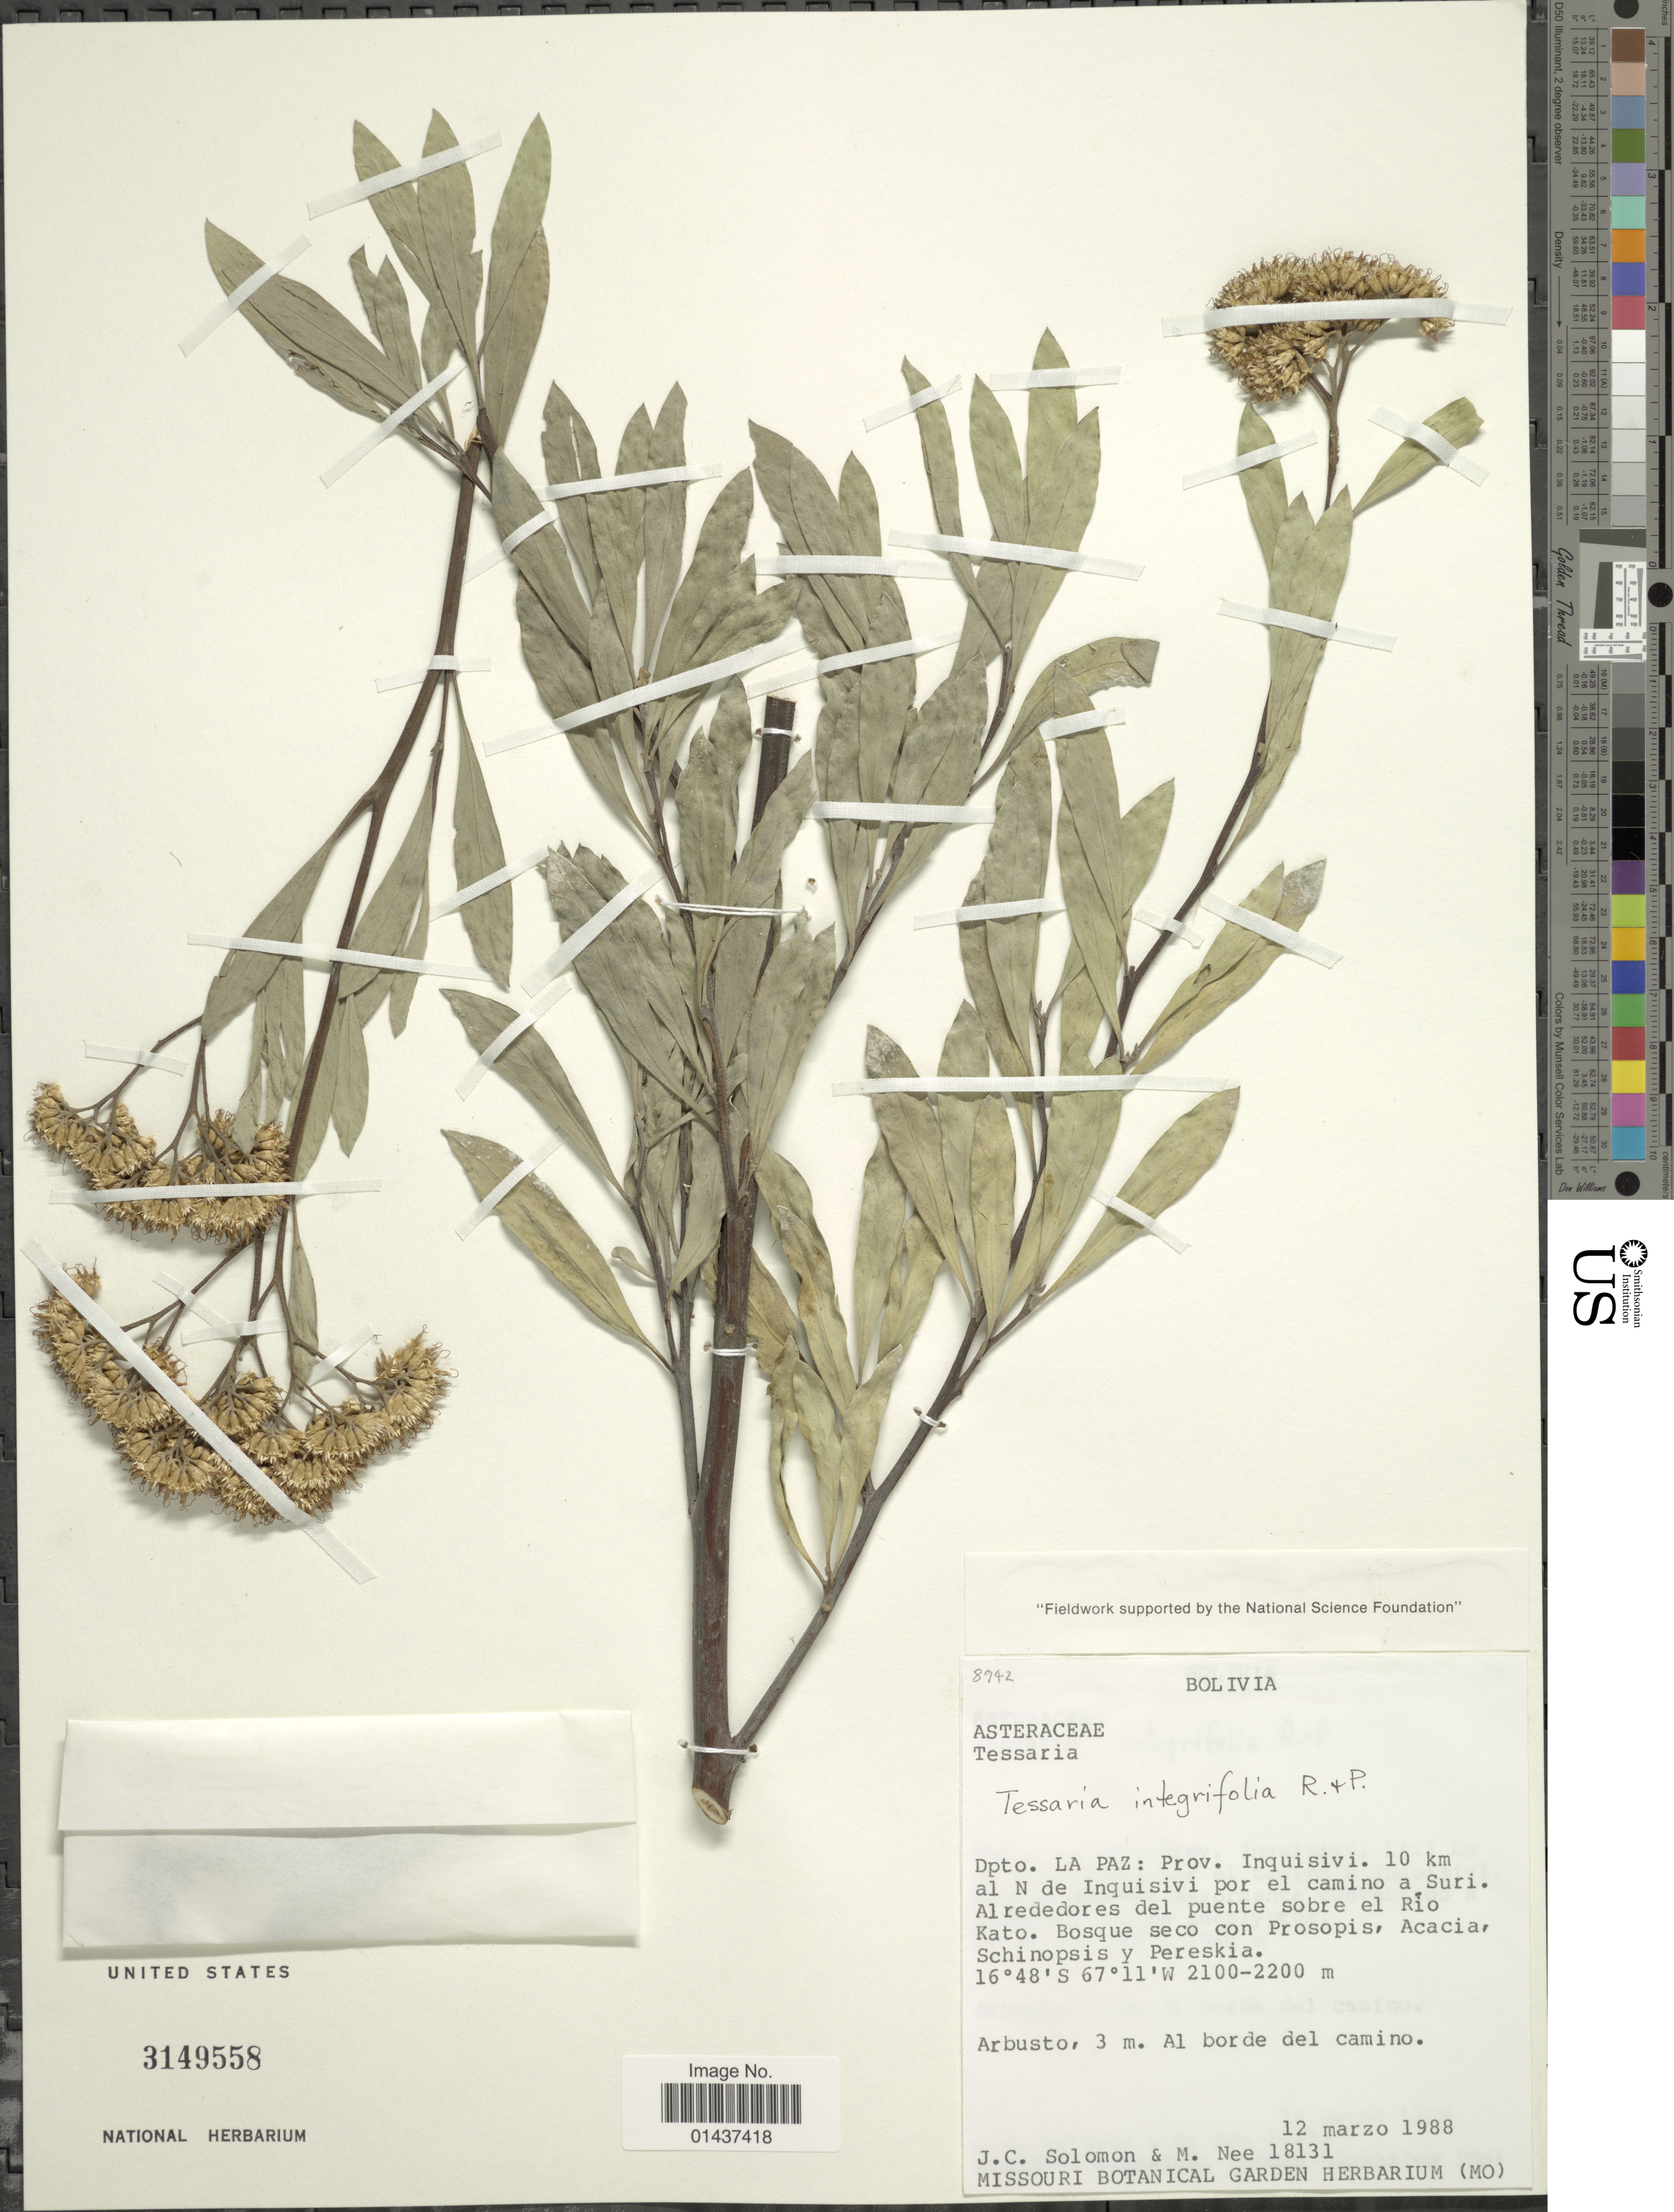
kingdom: Plantae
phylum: Tracheophyta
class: Magnoliopsida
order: Asterales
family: Asteraceae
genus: Tessaria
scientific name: Tessaria integrifolia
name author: Ruiz & Pav.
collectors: J. C. Solomon & M. Nee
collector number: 18131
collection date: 1988-03-12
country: Bolivia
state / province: La Paz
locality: Dpto La Paz: Prov. Inquisivi. 10 km al N de Inquisivi por el camino a Suri. Alredores del puente sobre el Río Kato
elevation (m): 2100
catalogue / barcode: US 3149558